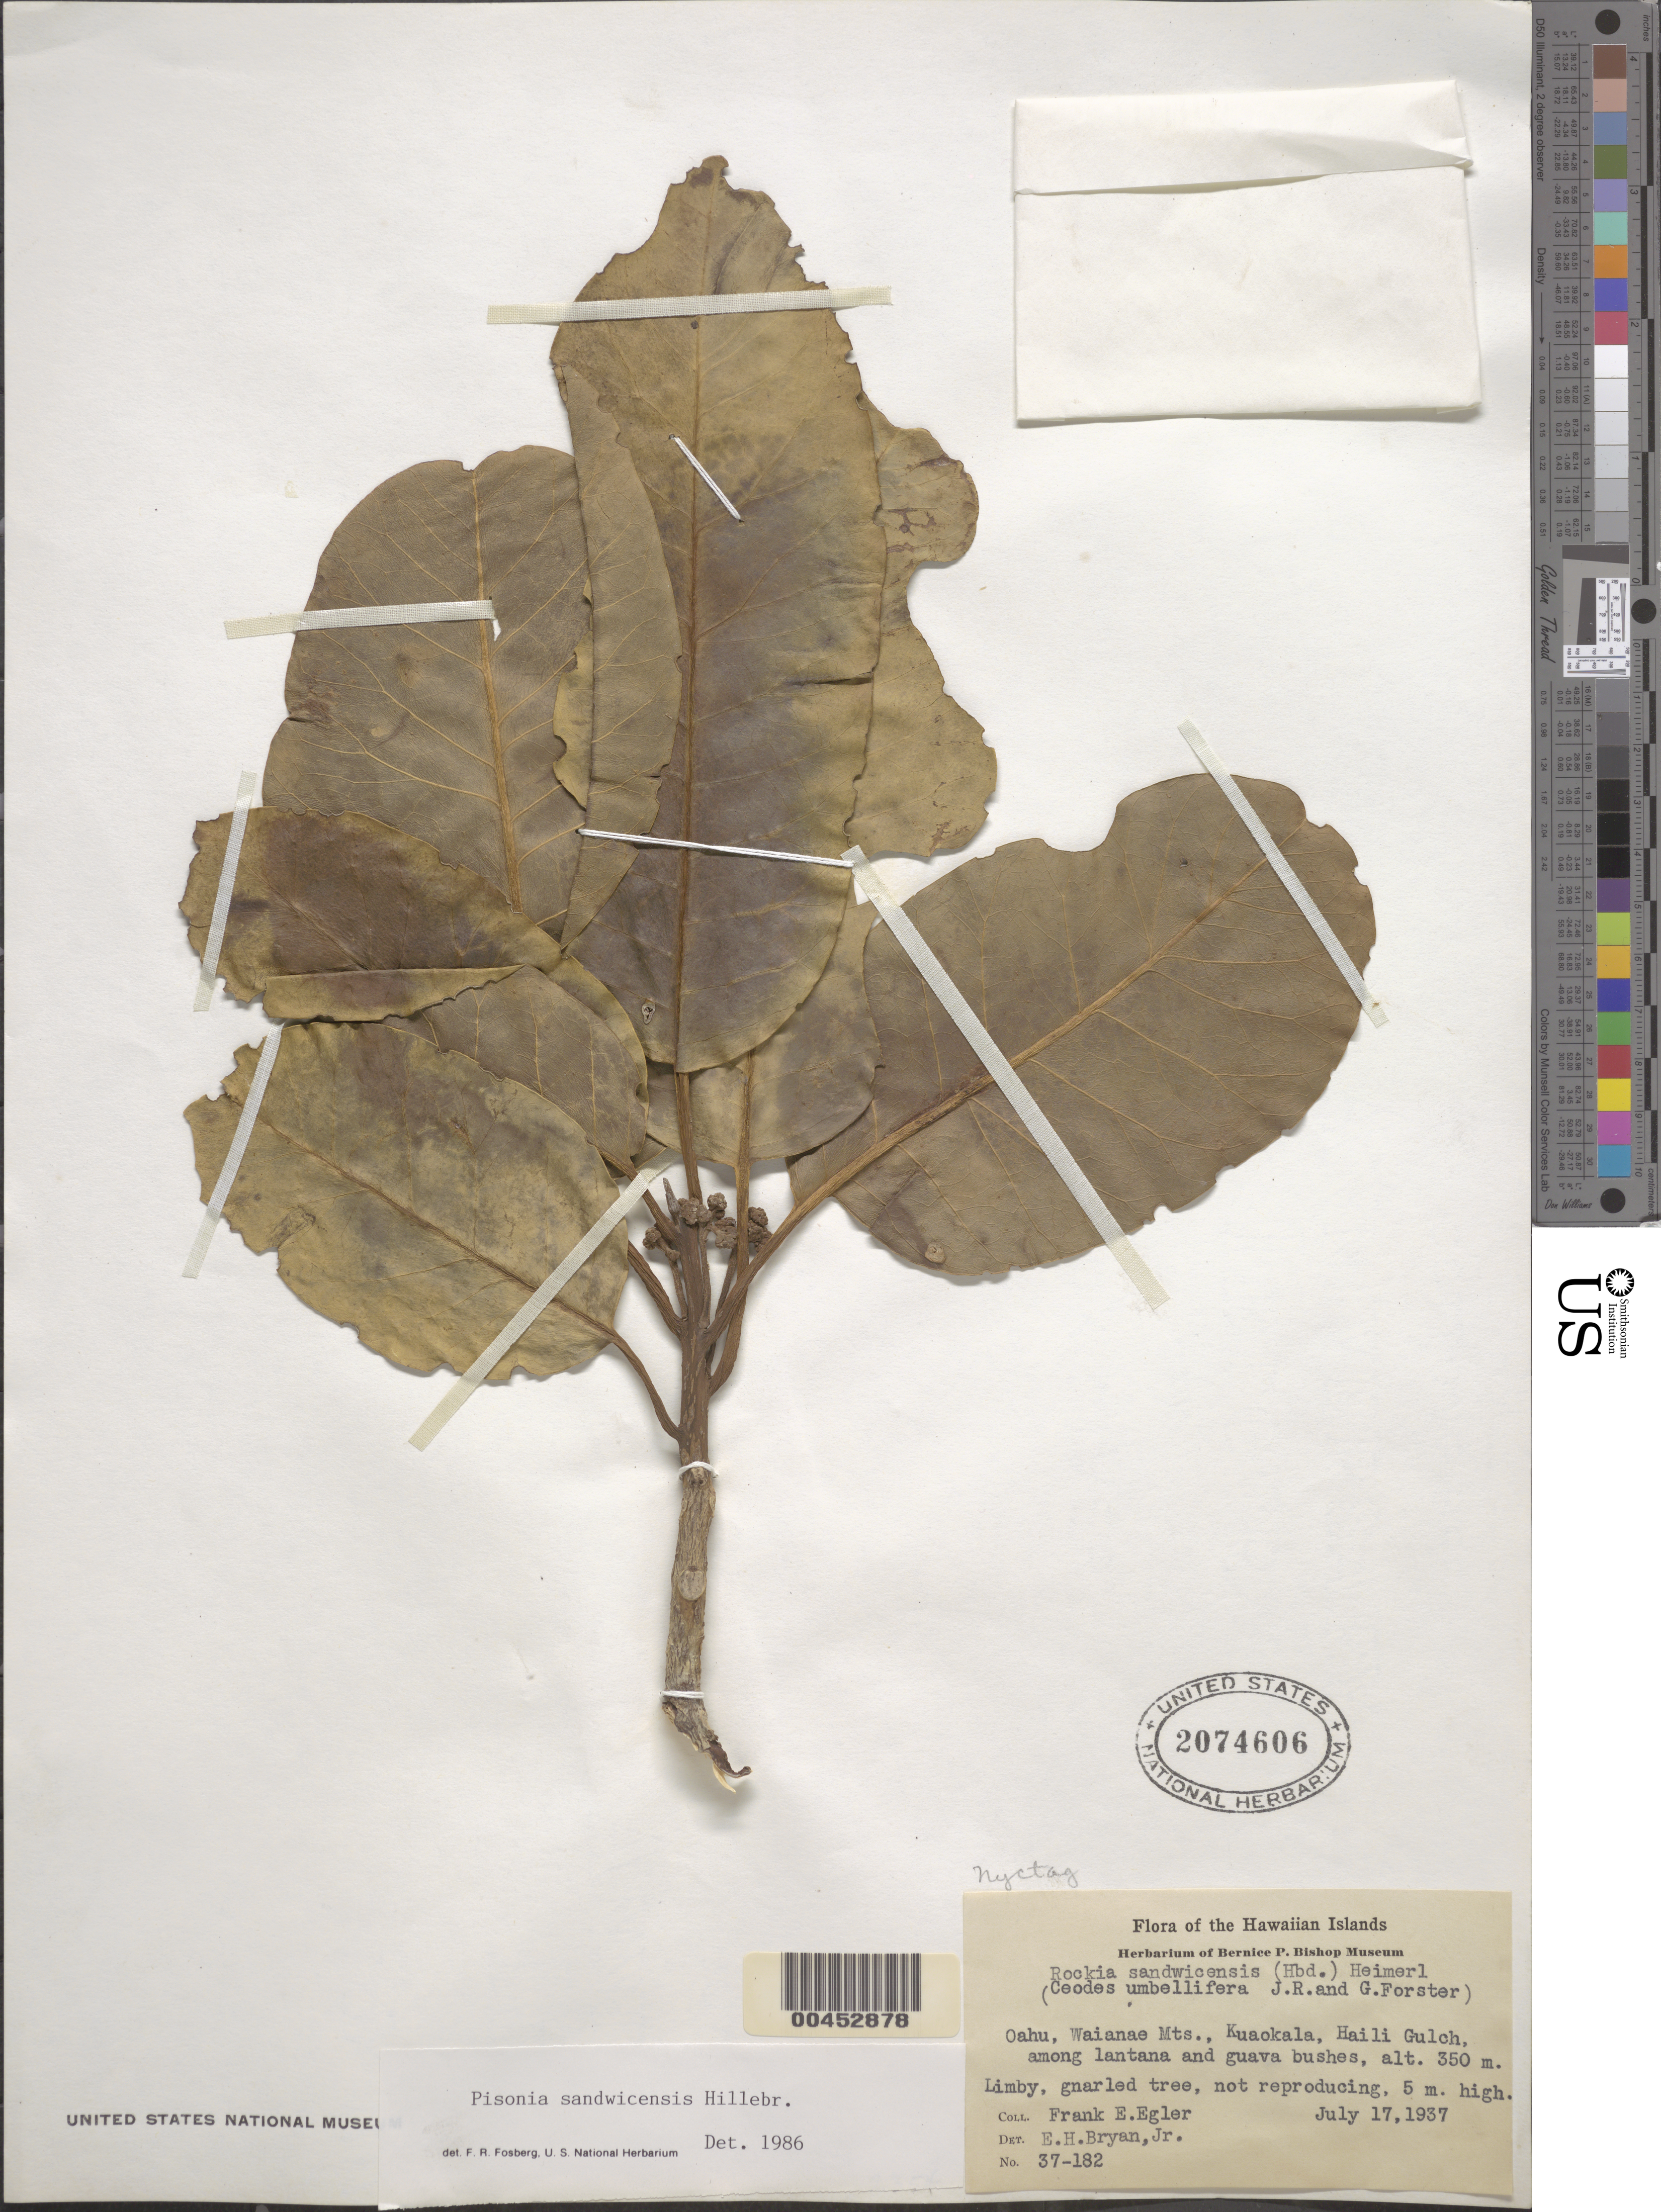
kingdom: Plantae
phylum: Tracheophyta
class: Magnoliopsida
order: Caryophyllales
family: Nyctaginaceae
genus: Rockia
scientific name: Rockia sandwicensis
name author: (Hillebr.) Heimerl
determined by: Wagner, W. L., (BOT), Smithsonian Institution - National Museum of Natural History (UNITED STATES)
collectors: F. Egler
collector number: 37-182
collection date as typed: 17 Jul 1937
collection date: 1937-07-17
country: United States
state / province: Hawaii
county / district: Honolulu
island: Oahu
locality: Waianae Mts, Kuaokala, Haili Gulch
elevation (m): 350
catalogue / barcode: US 2074606